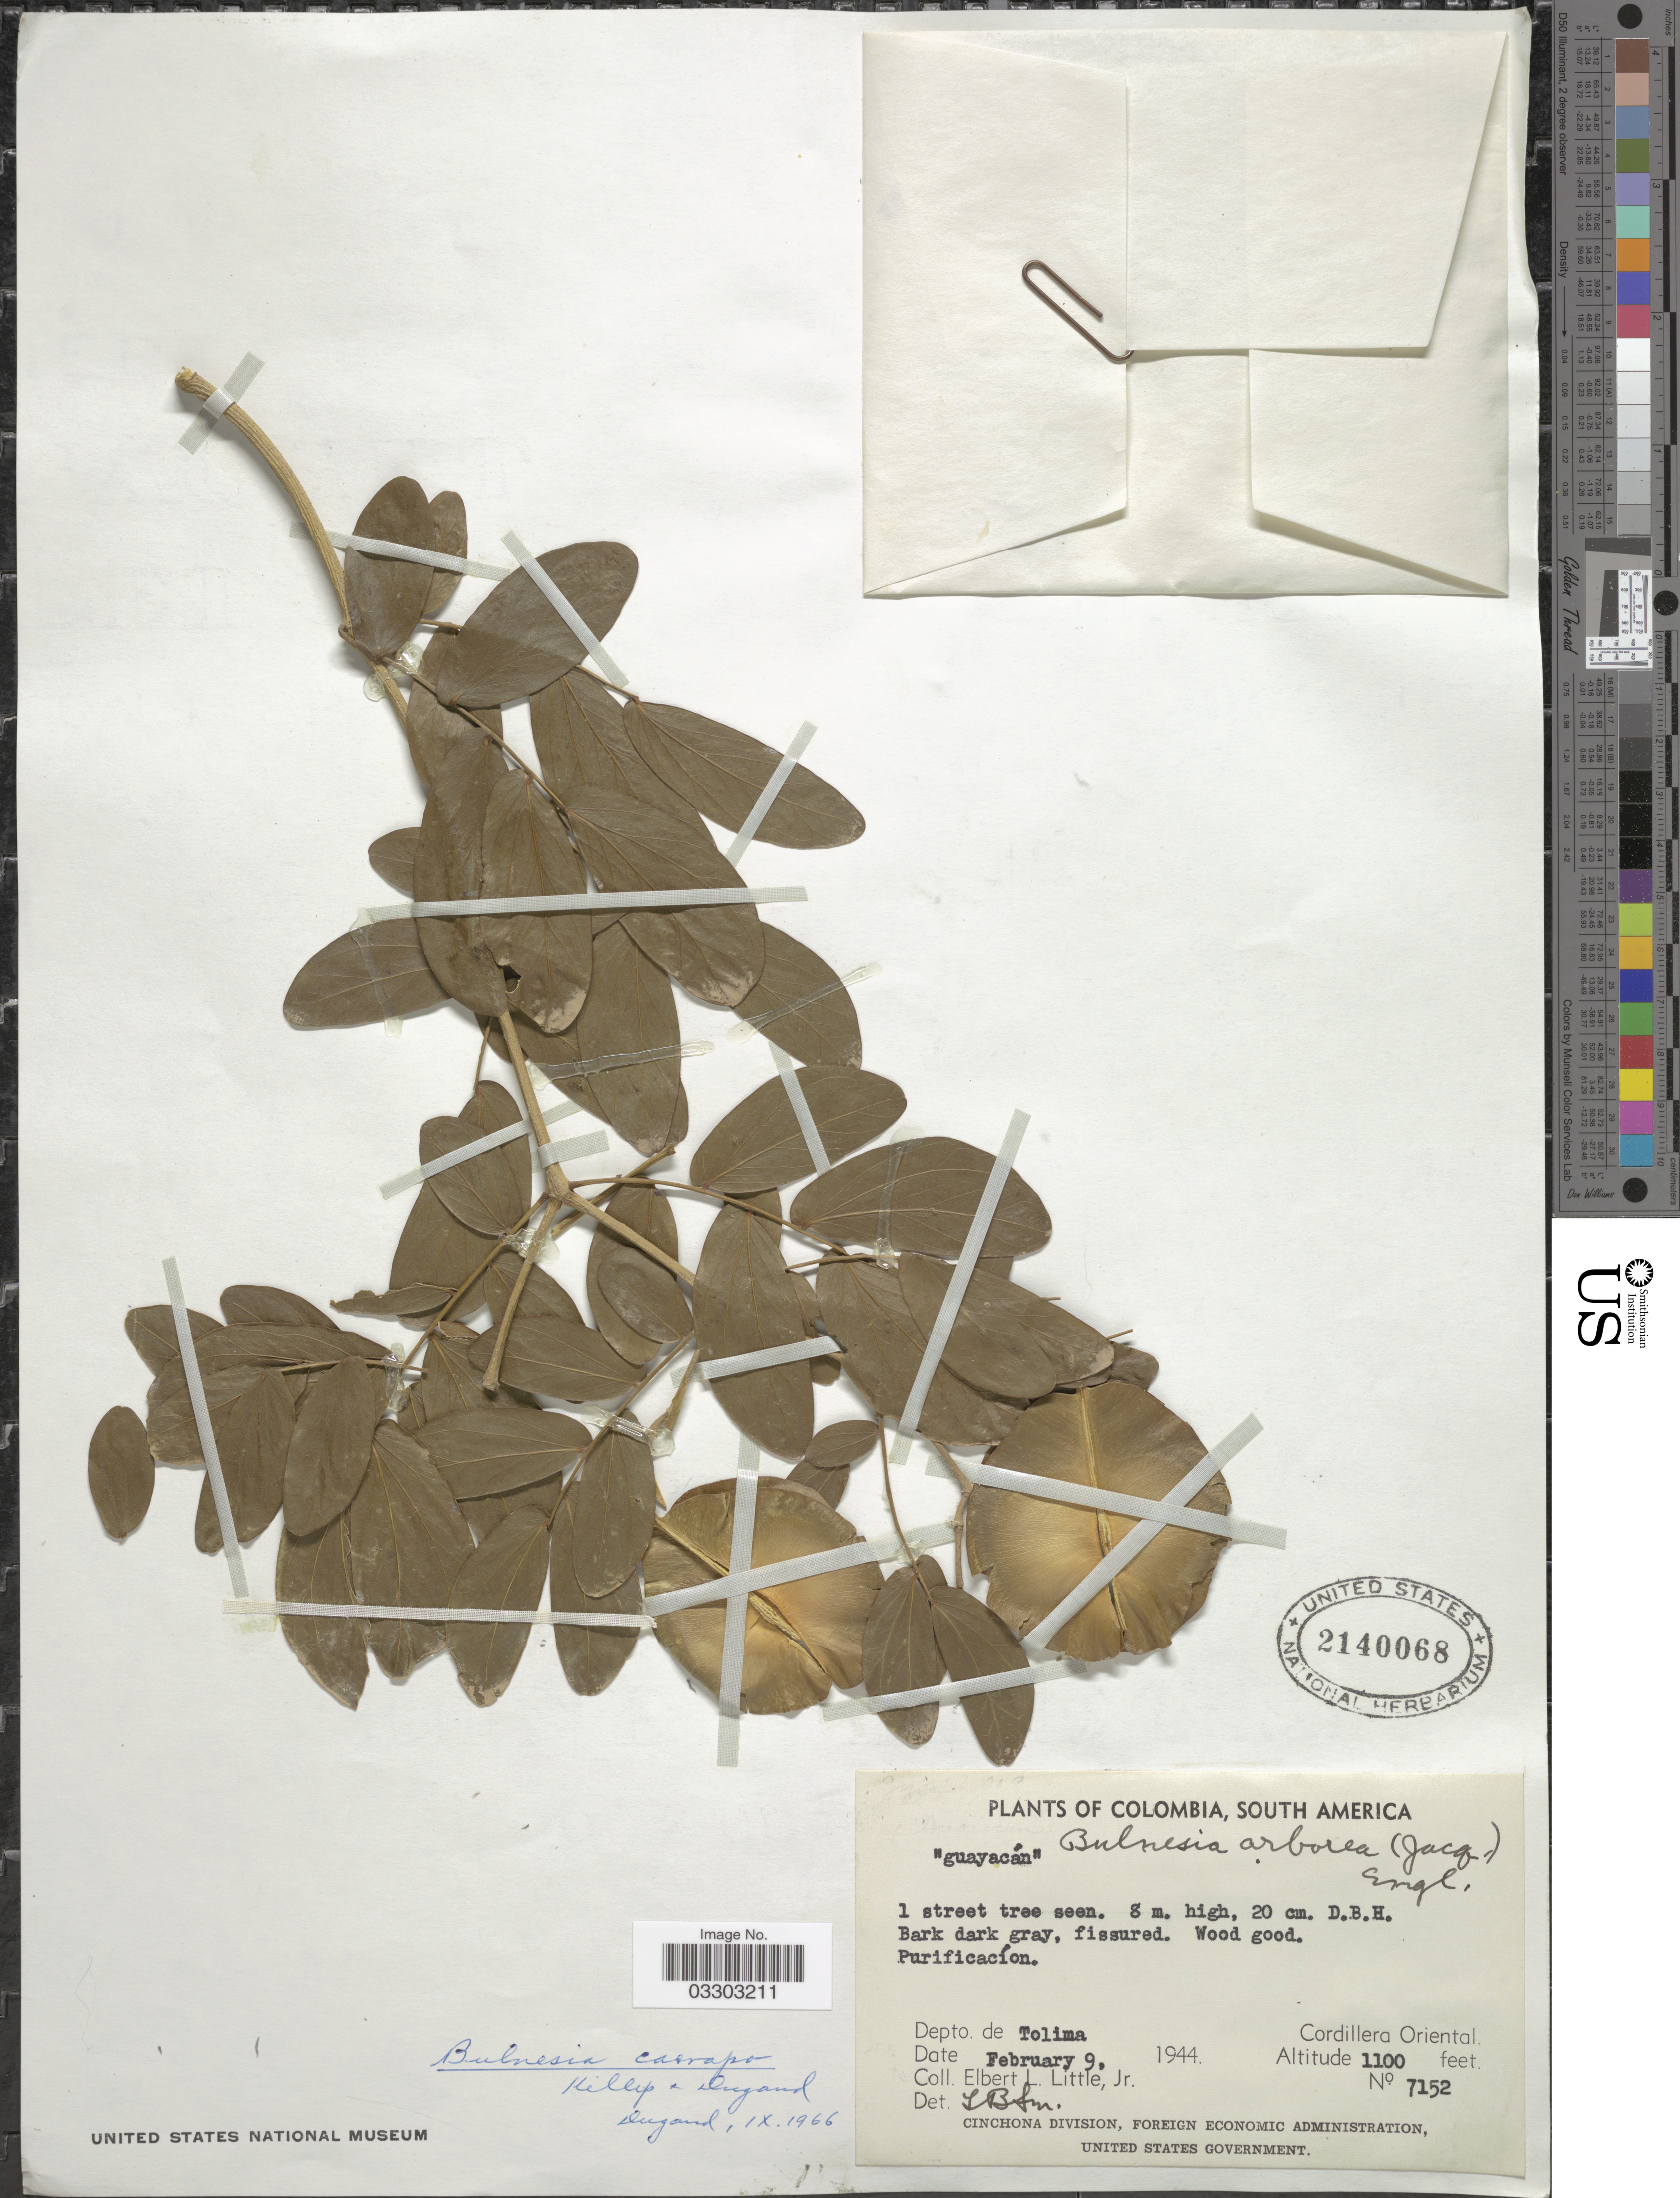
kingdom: Plantae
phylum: Tracheophyta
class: Magnoliopsida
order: Zygophyllales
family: Zygophyllaceae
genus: Gonopterodendron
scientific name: Gonopterodendron carrapo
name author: (Killip & Dugand G.) Godoy-Bürki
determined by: U.S. National Herbarium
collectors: E. L. Little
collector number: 7152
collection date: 1944-02-09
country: Colombia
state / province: Tolima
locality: Depto. de Tolima. Cordillera Oriental.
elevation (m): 335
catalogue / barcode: US 2140068